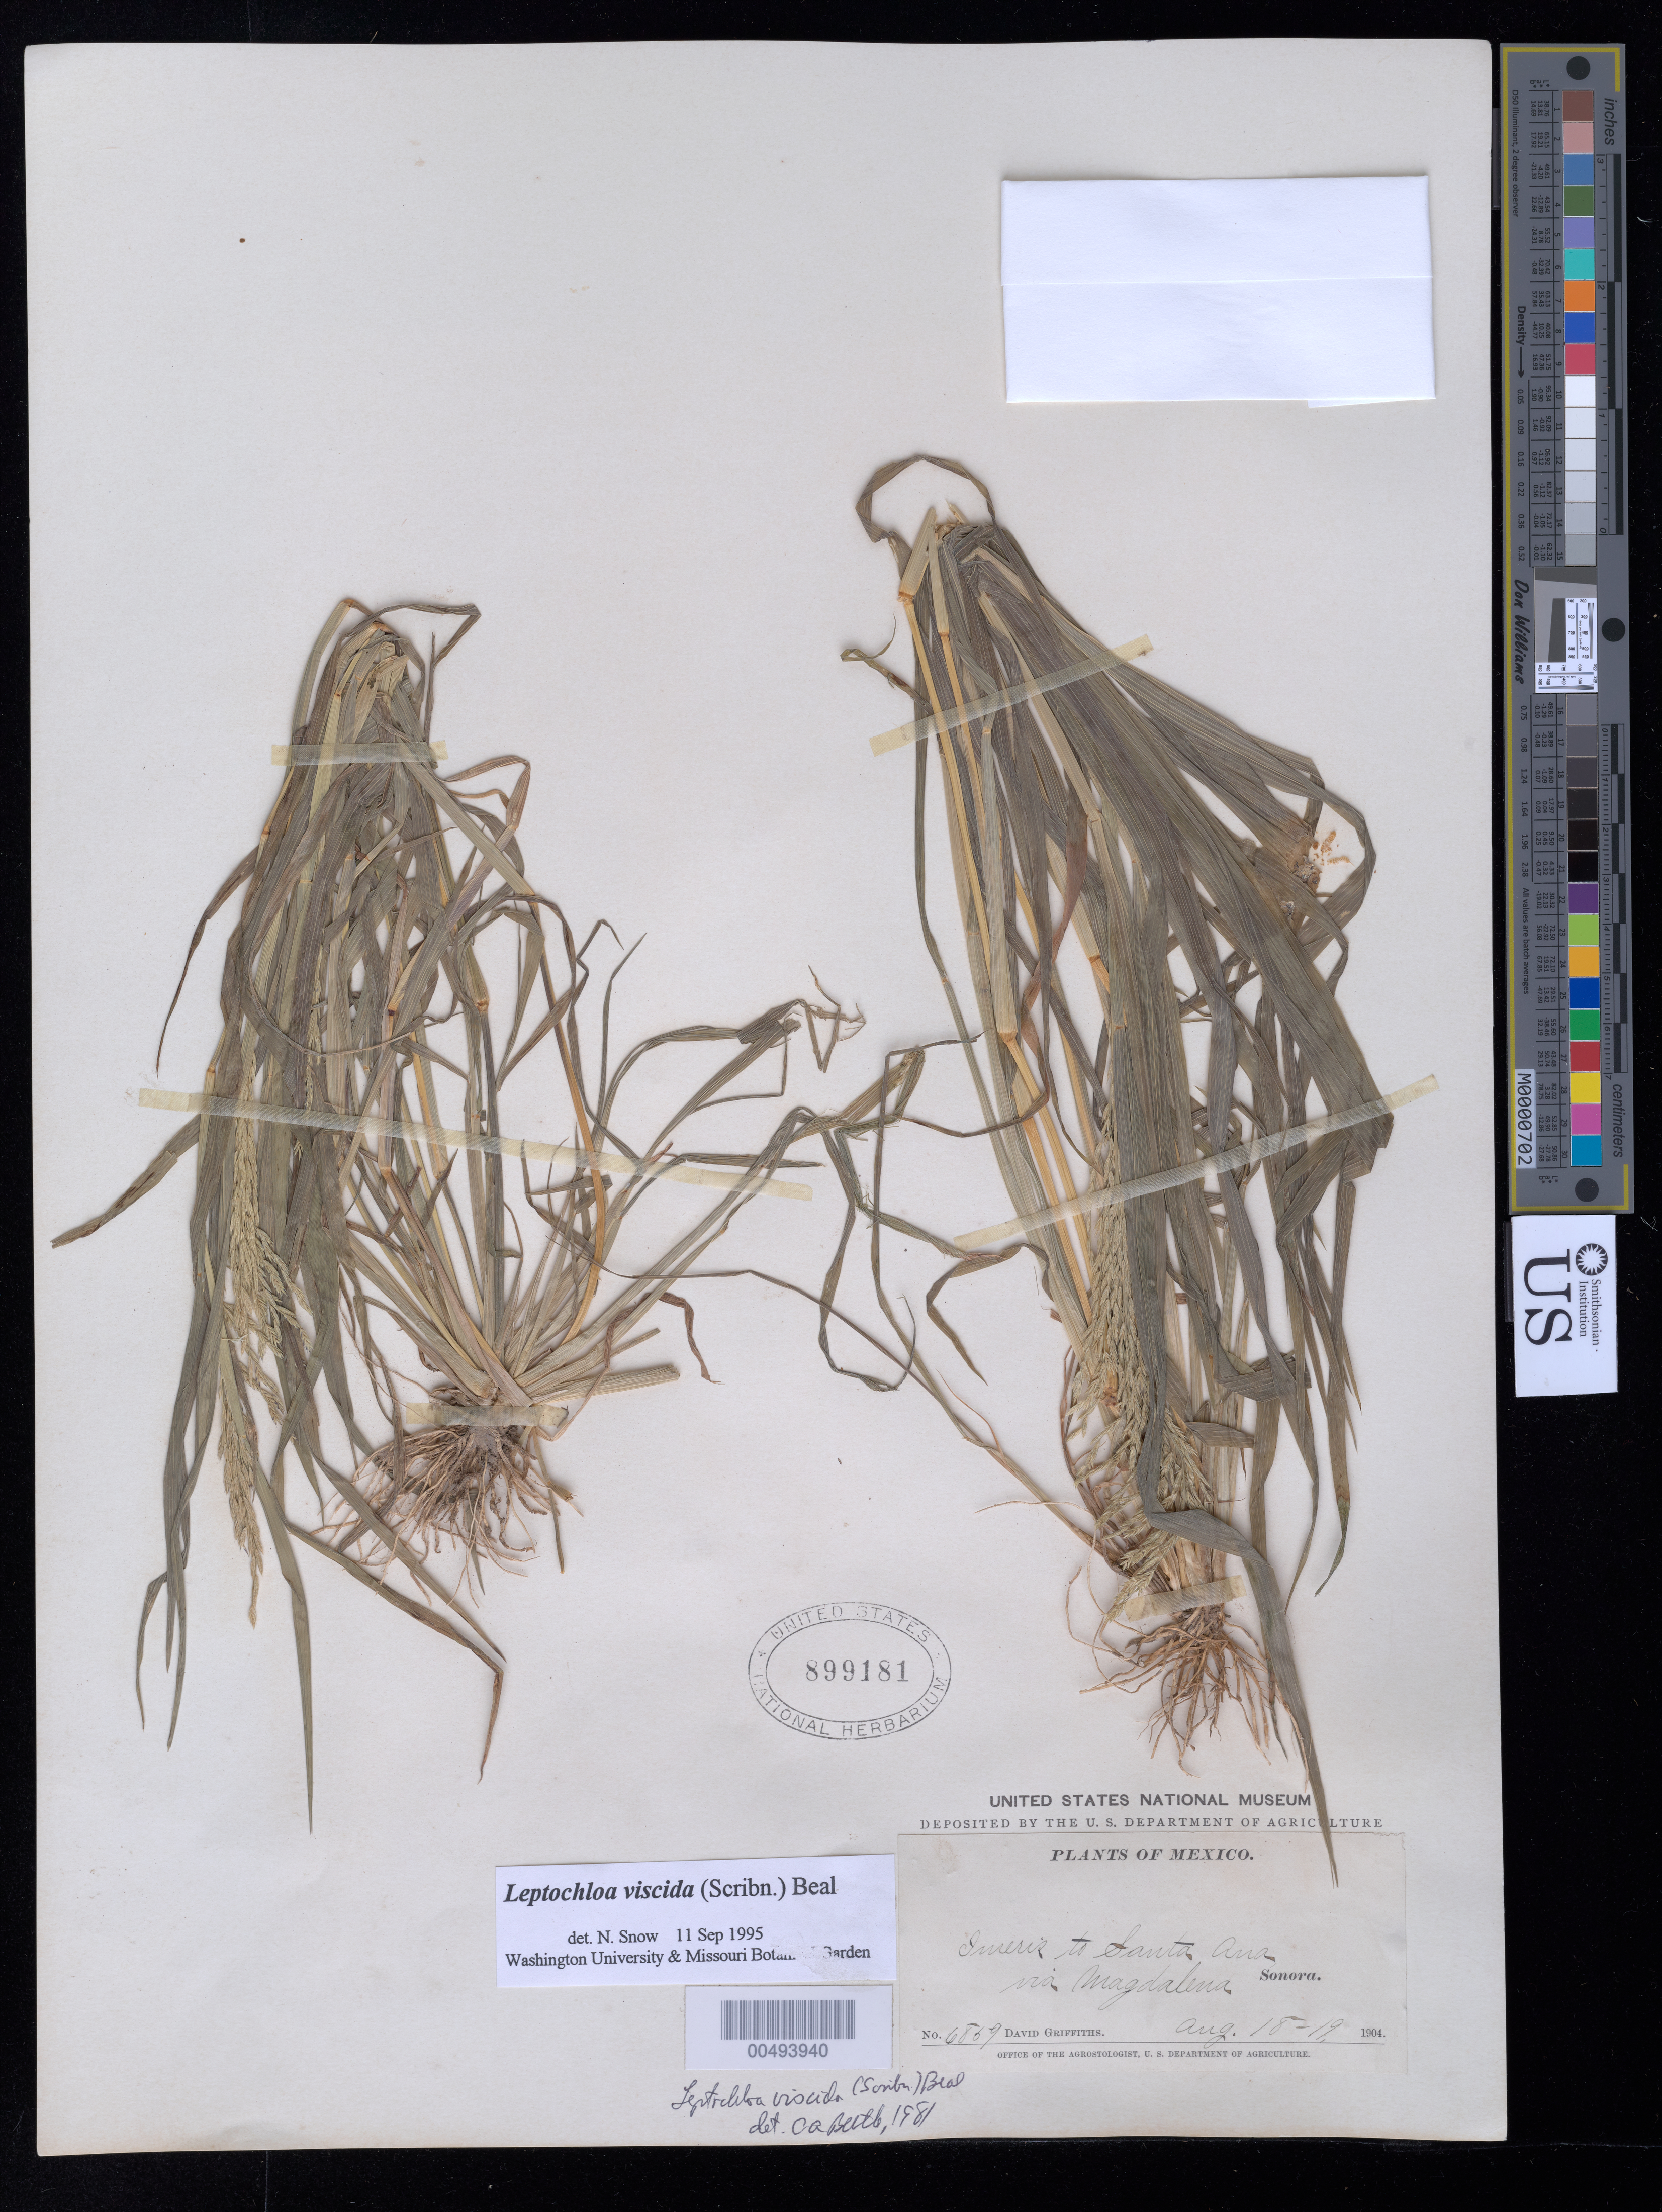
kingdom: Plantae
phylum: Tracheophyta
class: Liliopsida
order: Poales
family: Poaceae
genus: Leptochloa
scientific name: Leptochloa viscida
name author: (Scribn.) W.J. Beal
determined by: Beetle, Alan A.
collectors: D. Griffiths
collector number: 6859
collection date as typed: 18 Aug 1904 to 19 Aug 1904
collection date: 1904-08-18/1904-08-19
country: Mexico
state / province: Sonora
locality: Imeris to Santa Ana via Magdalena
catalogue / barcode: US 899181